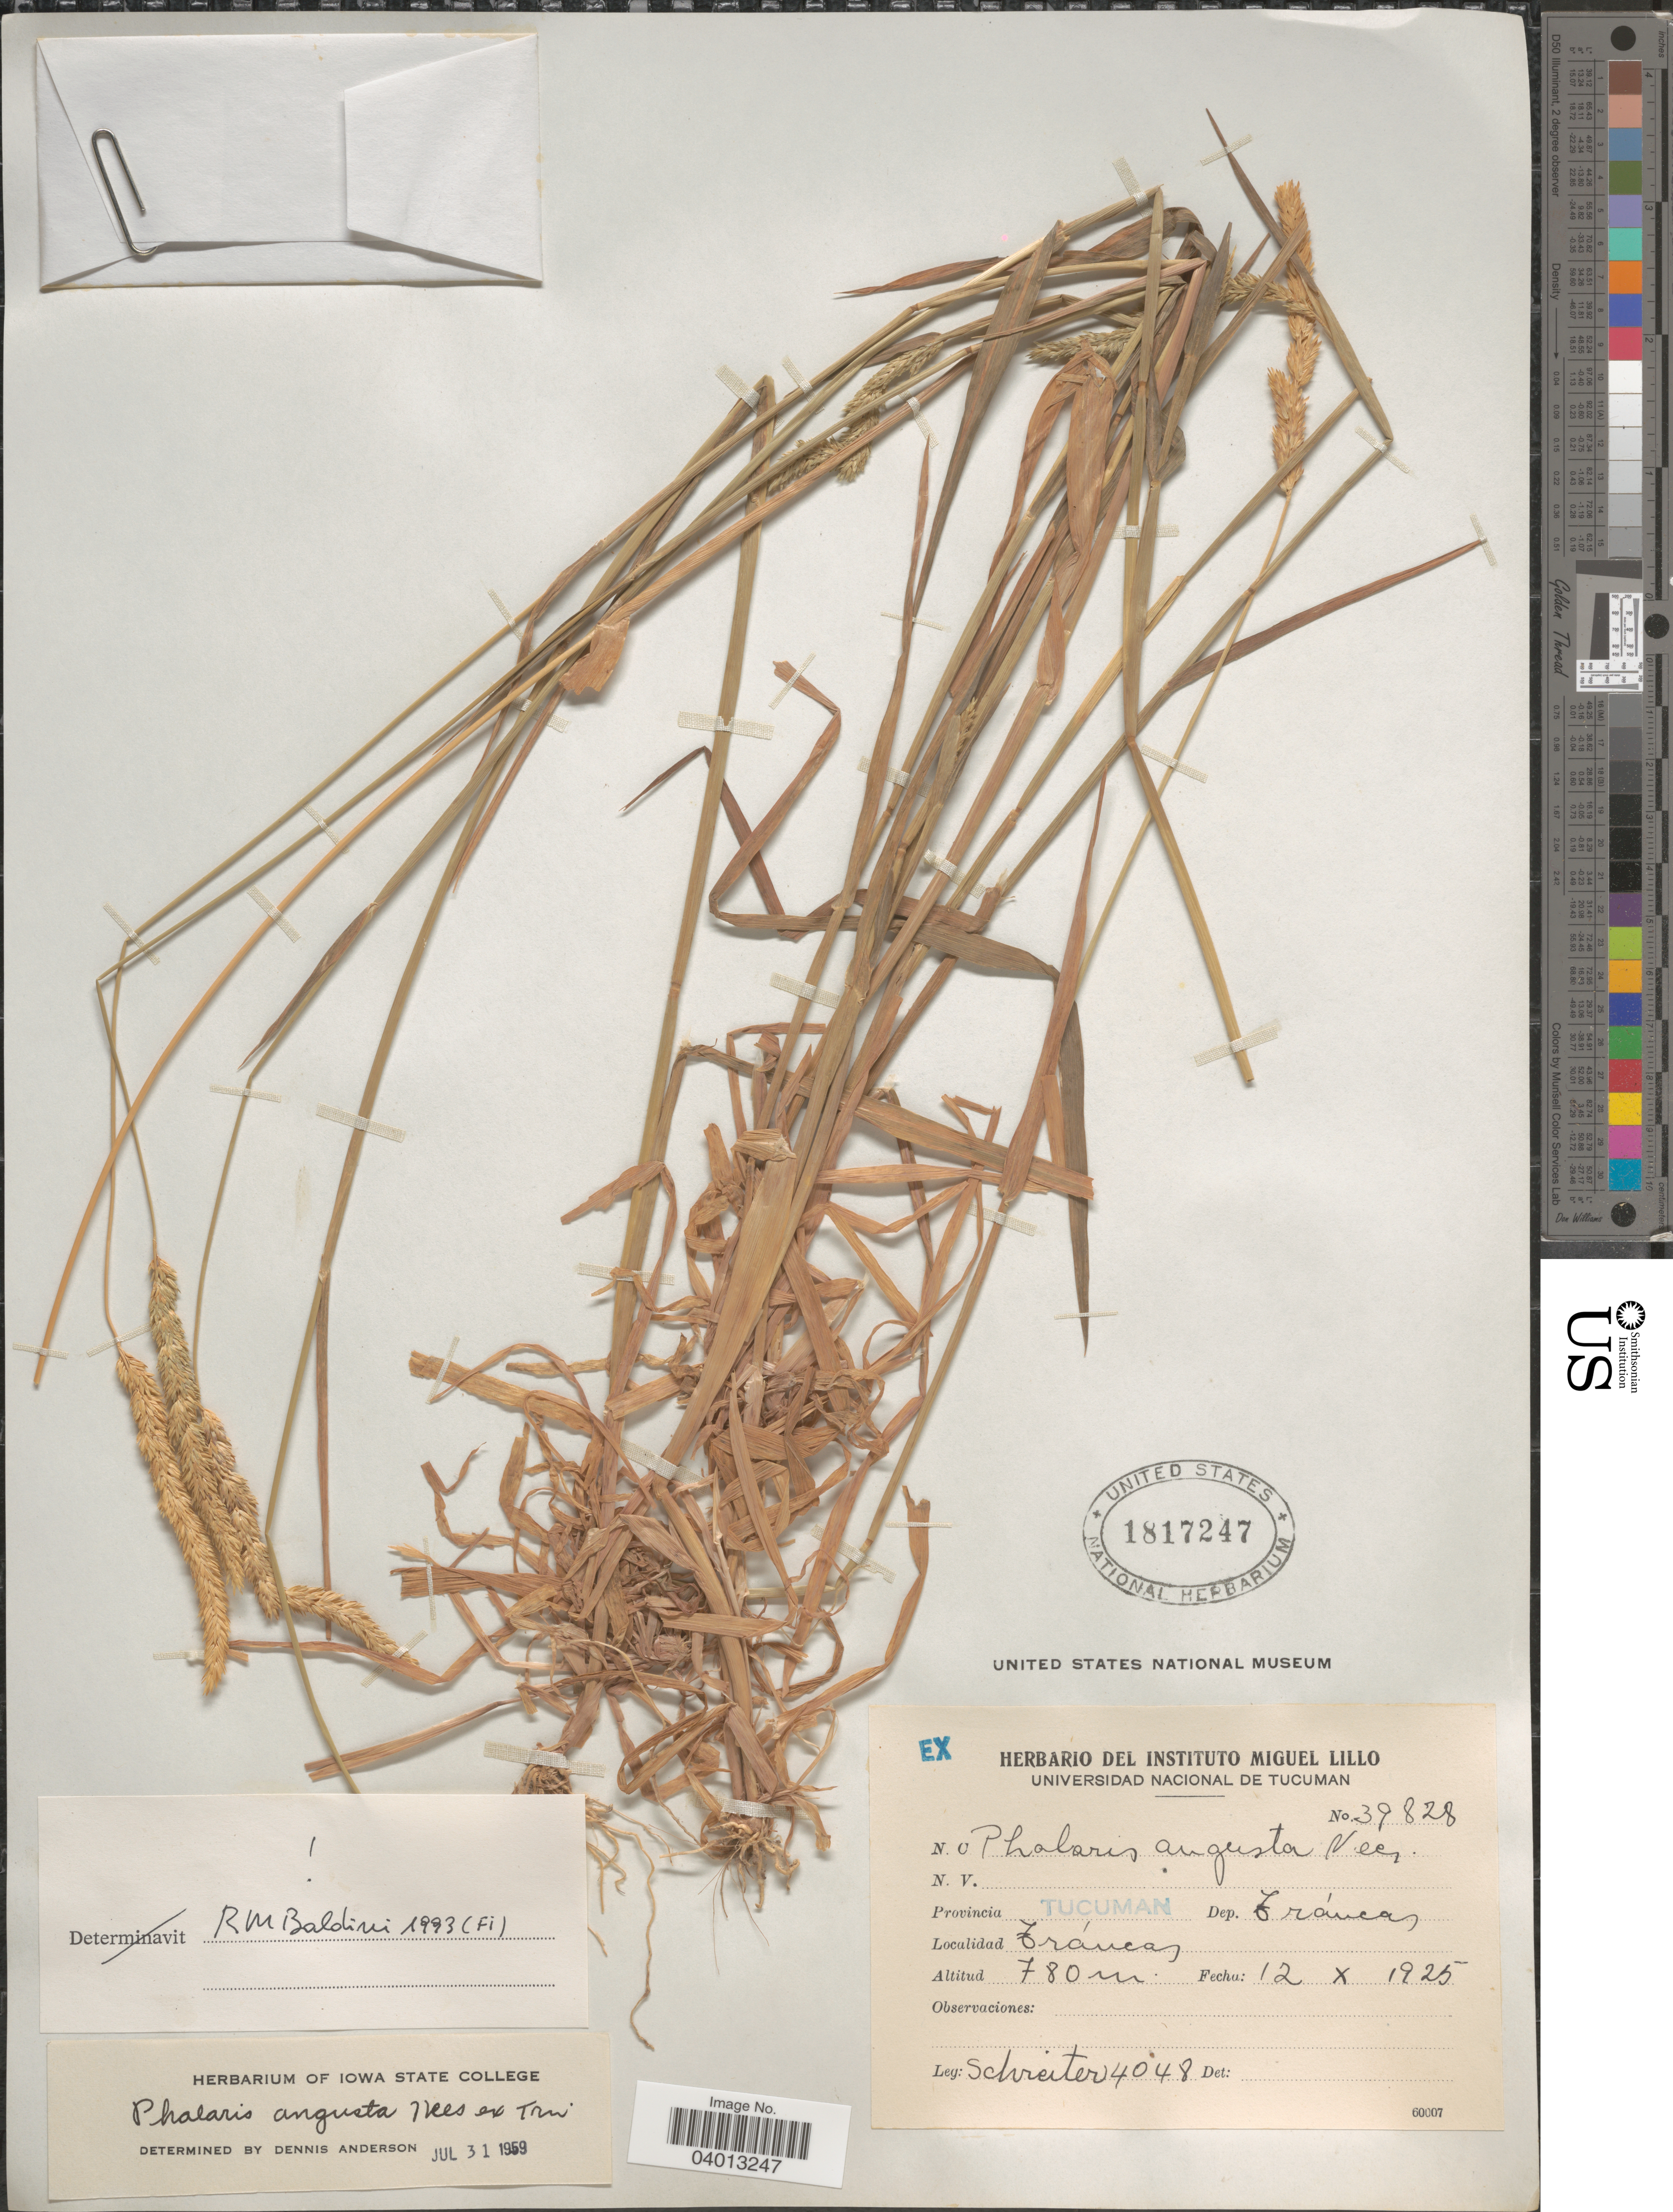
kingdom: Plantae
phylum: Tracheophyta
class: Liliopsida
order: Poales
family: Poaceae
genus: Phalaris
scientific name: Phalaris angusta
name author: Nees ex Trin.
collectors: -. Schreiter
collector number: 4048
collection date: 1925-10-12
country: Argentina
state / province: Tucuman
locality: Dep. Tráncas. Tráncas.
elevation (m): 780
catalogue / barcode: US 1817247